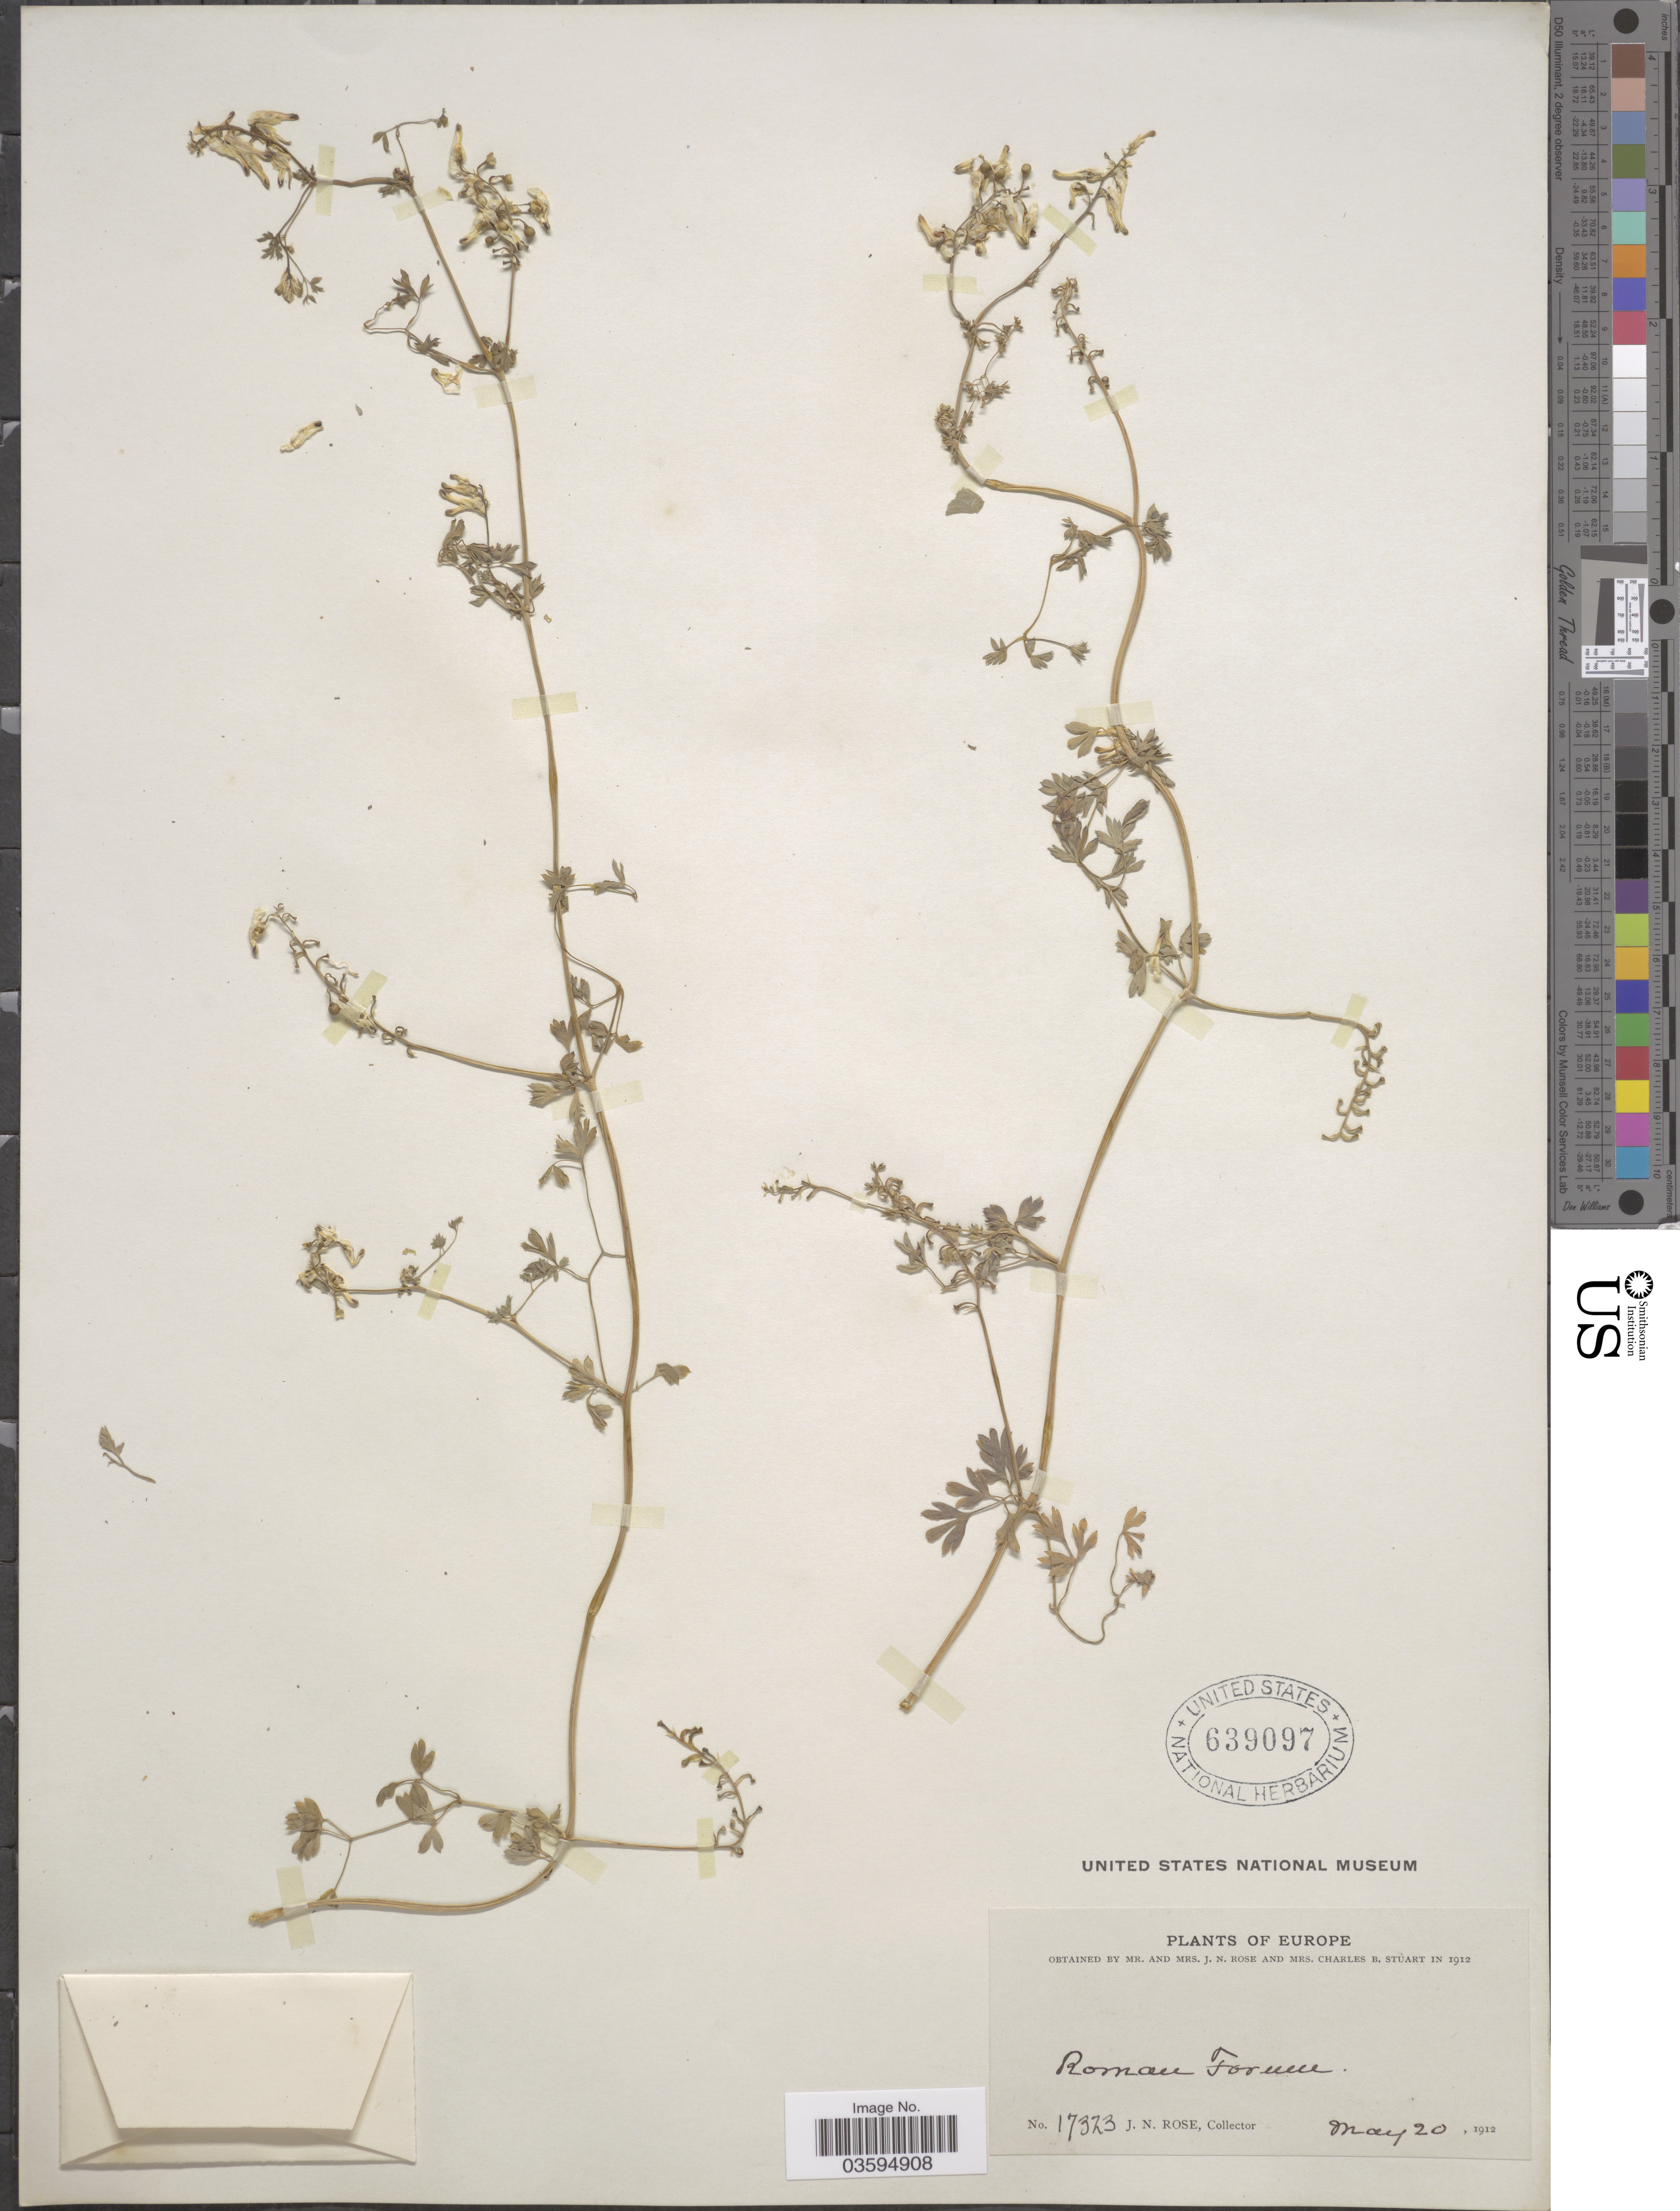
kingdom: Plantae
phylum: Tracheophyta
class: Magnoliopsida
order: Ranunculales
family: Papaveraceae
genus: Corydalis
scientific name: Corydalis sp.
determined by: Strong, Mark T., (BOT), Smithsonian Institution - National Museum of Natural History (UNITED STATES)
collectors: J. N. Rose, L. B. Rose & C. Stuart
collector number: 17323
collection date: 1912-05-20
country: Italy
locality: Europe. Roman Forum.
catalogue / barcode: US 639097